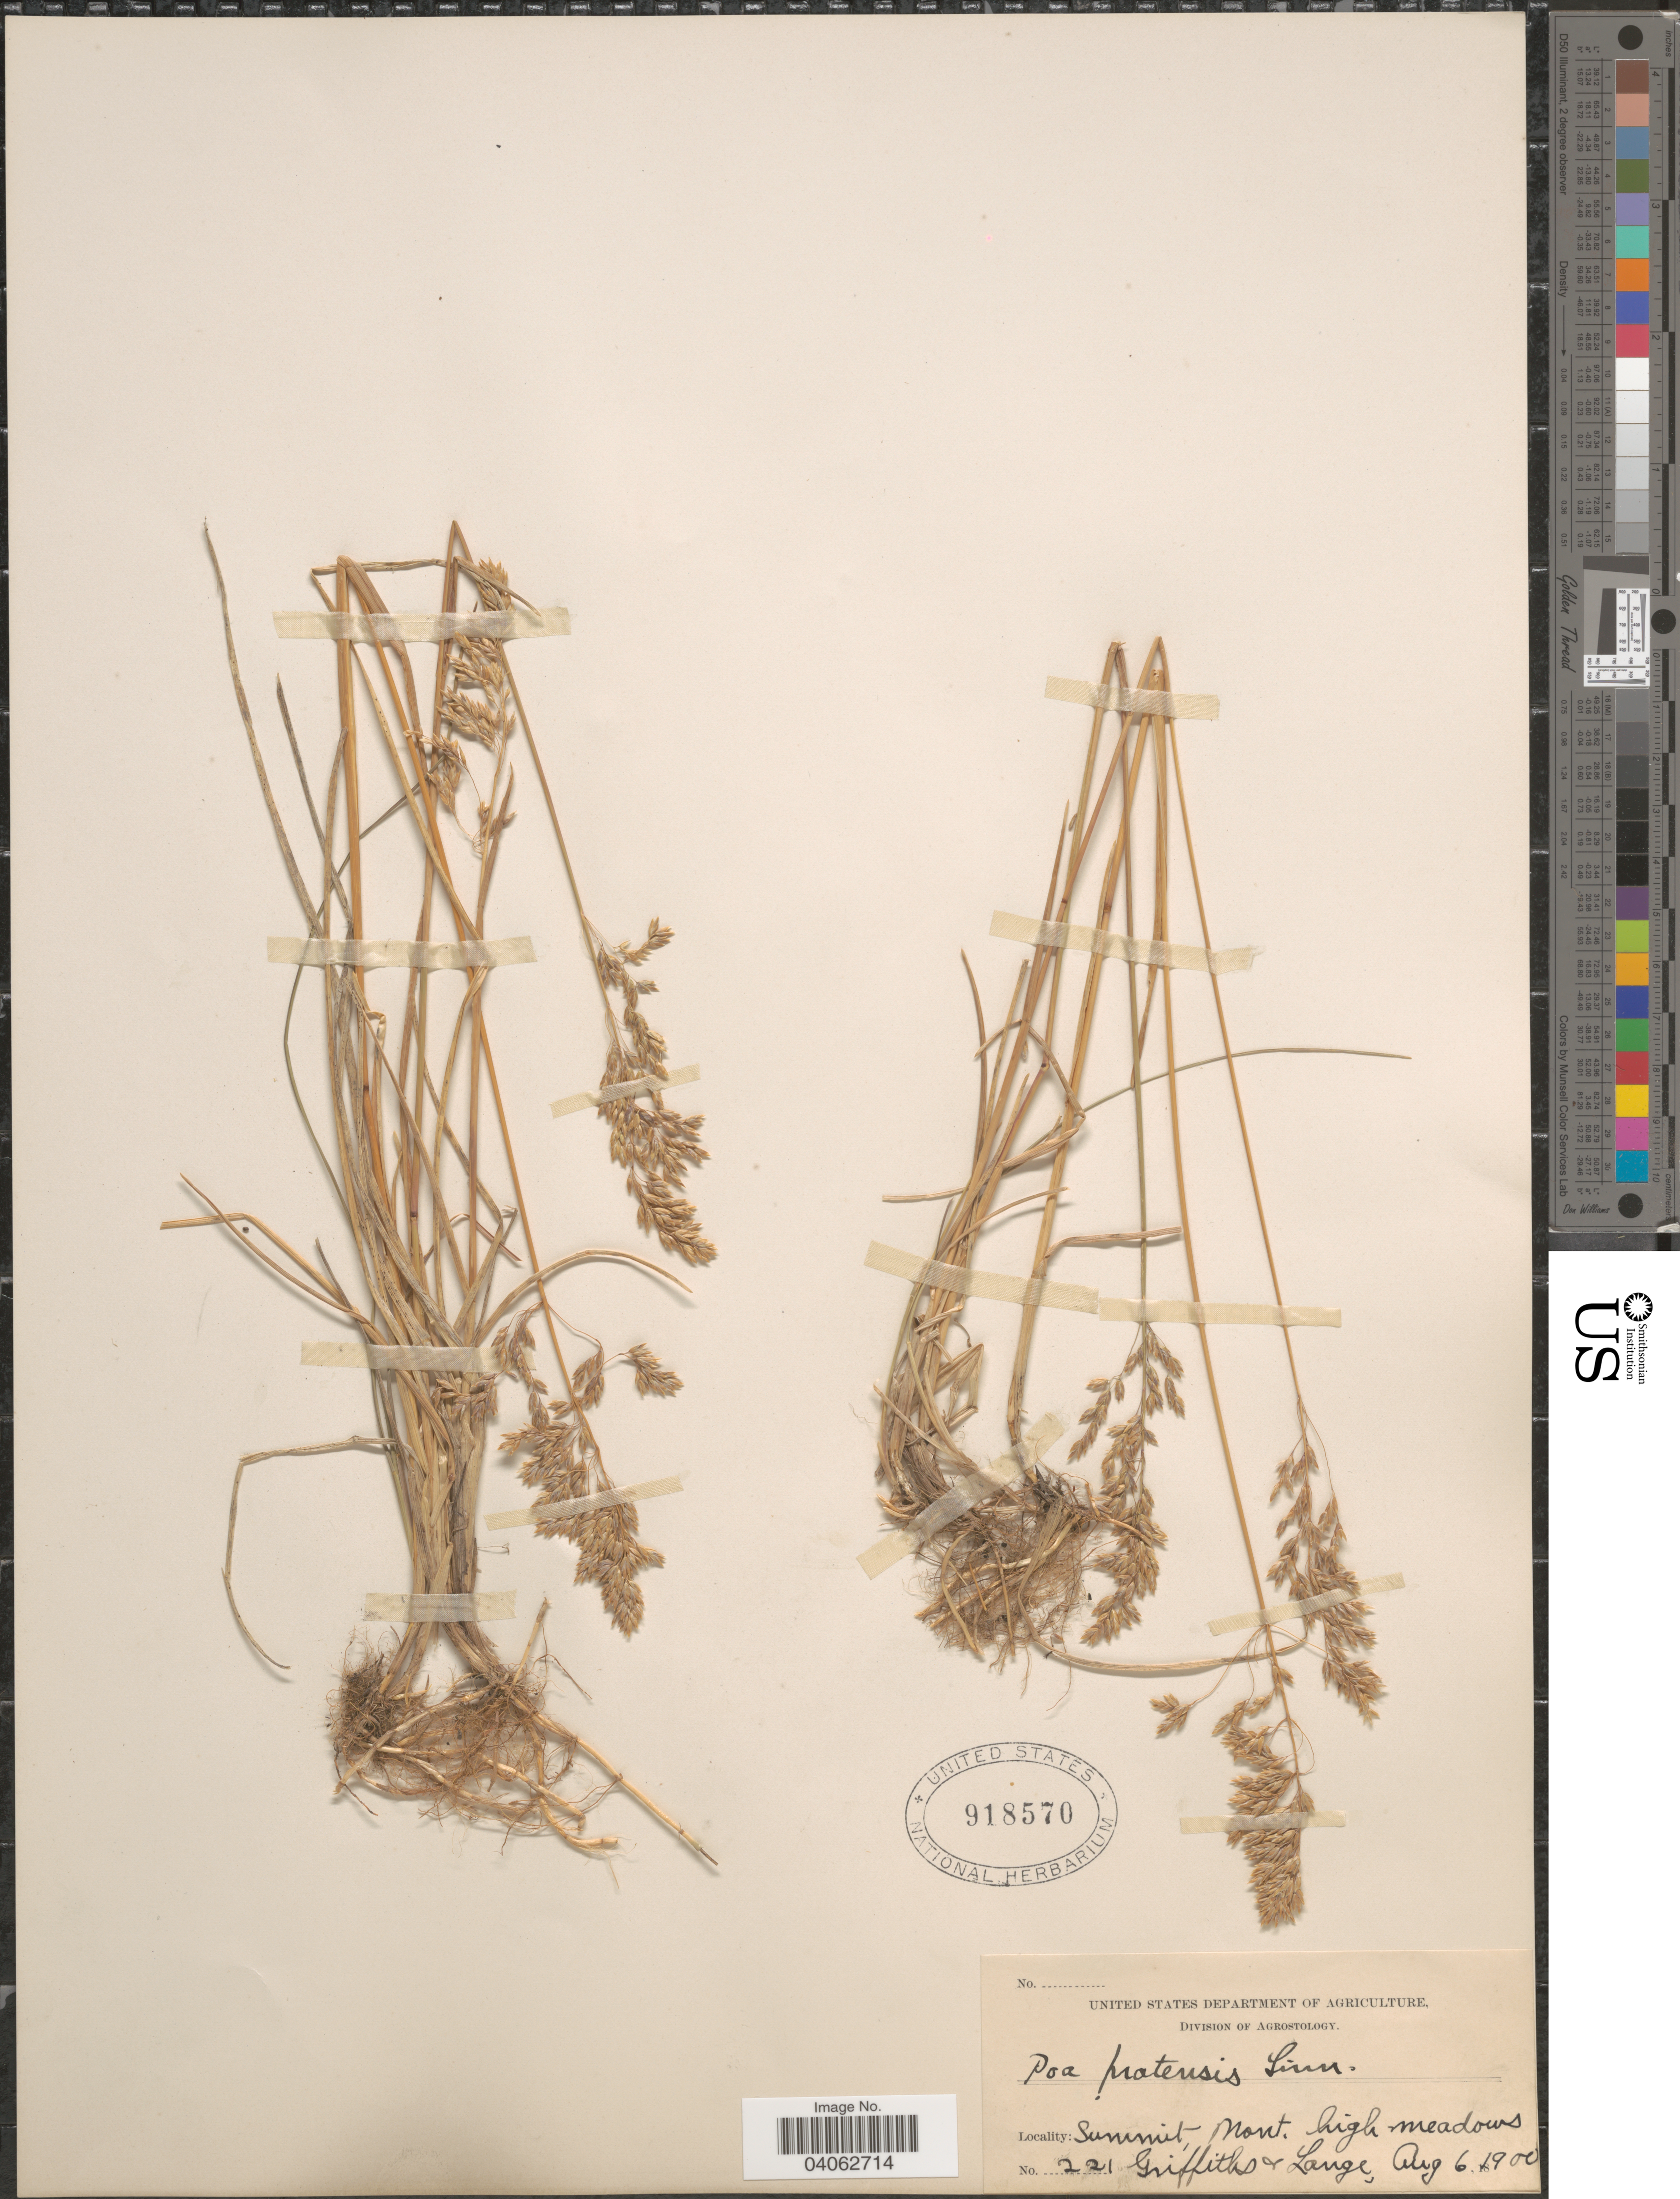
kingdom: Plantae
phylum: Tracheophyta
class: Liliopsida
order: Poales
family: Poaceae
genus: Poa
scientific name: Poa pratensis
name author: L.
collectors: -- Griffiths & -- Lange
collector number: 221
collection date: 1900-08-06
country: United States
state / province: Montana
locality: Summit.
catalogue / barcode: US 918570